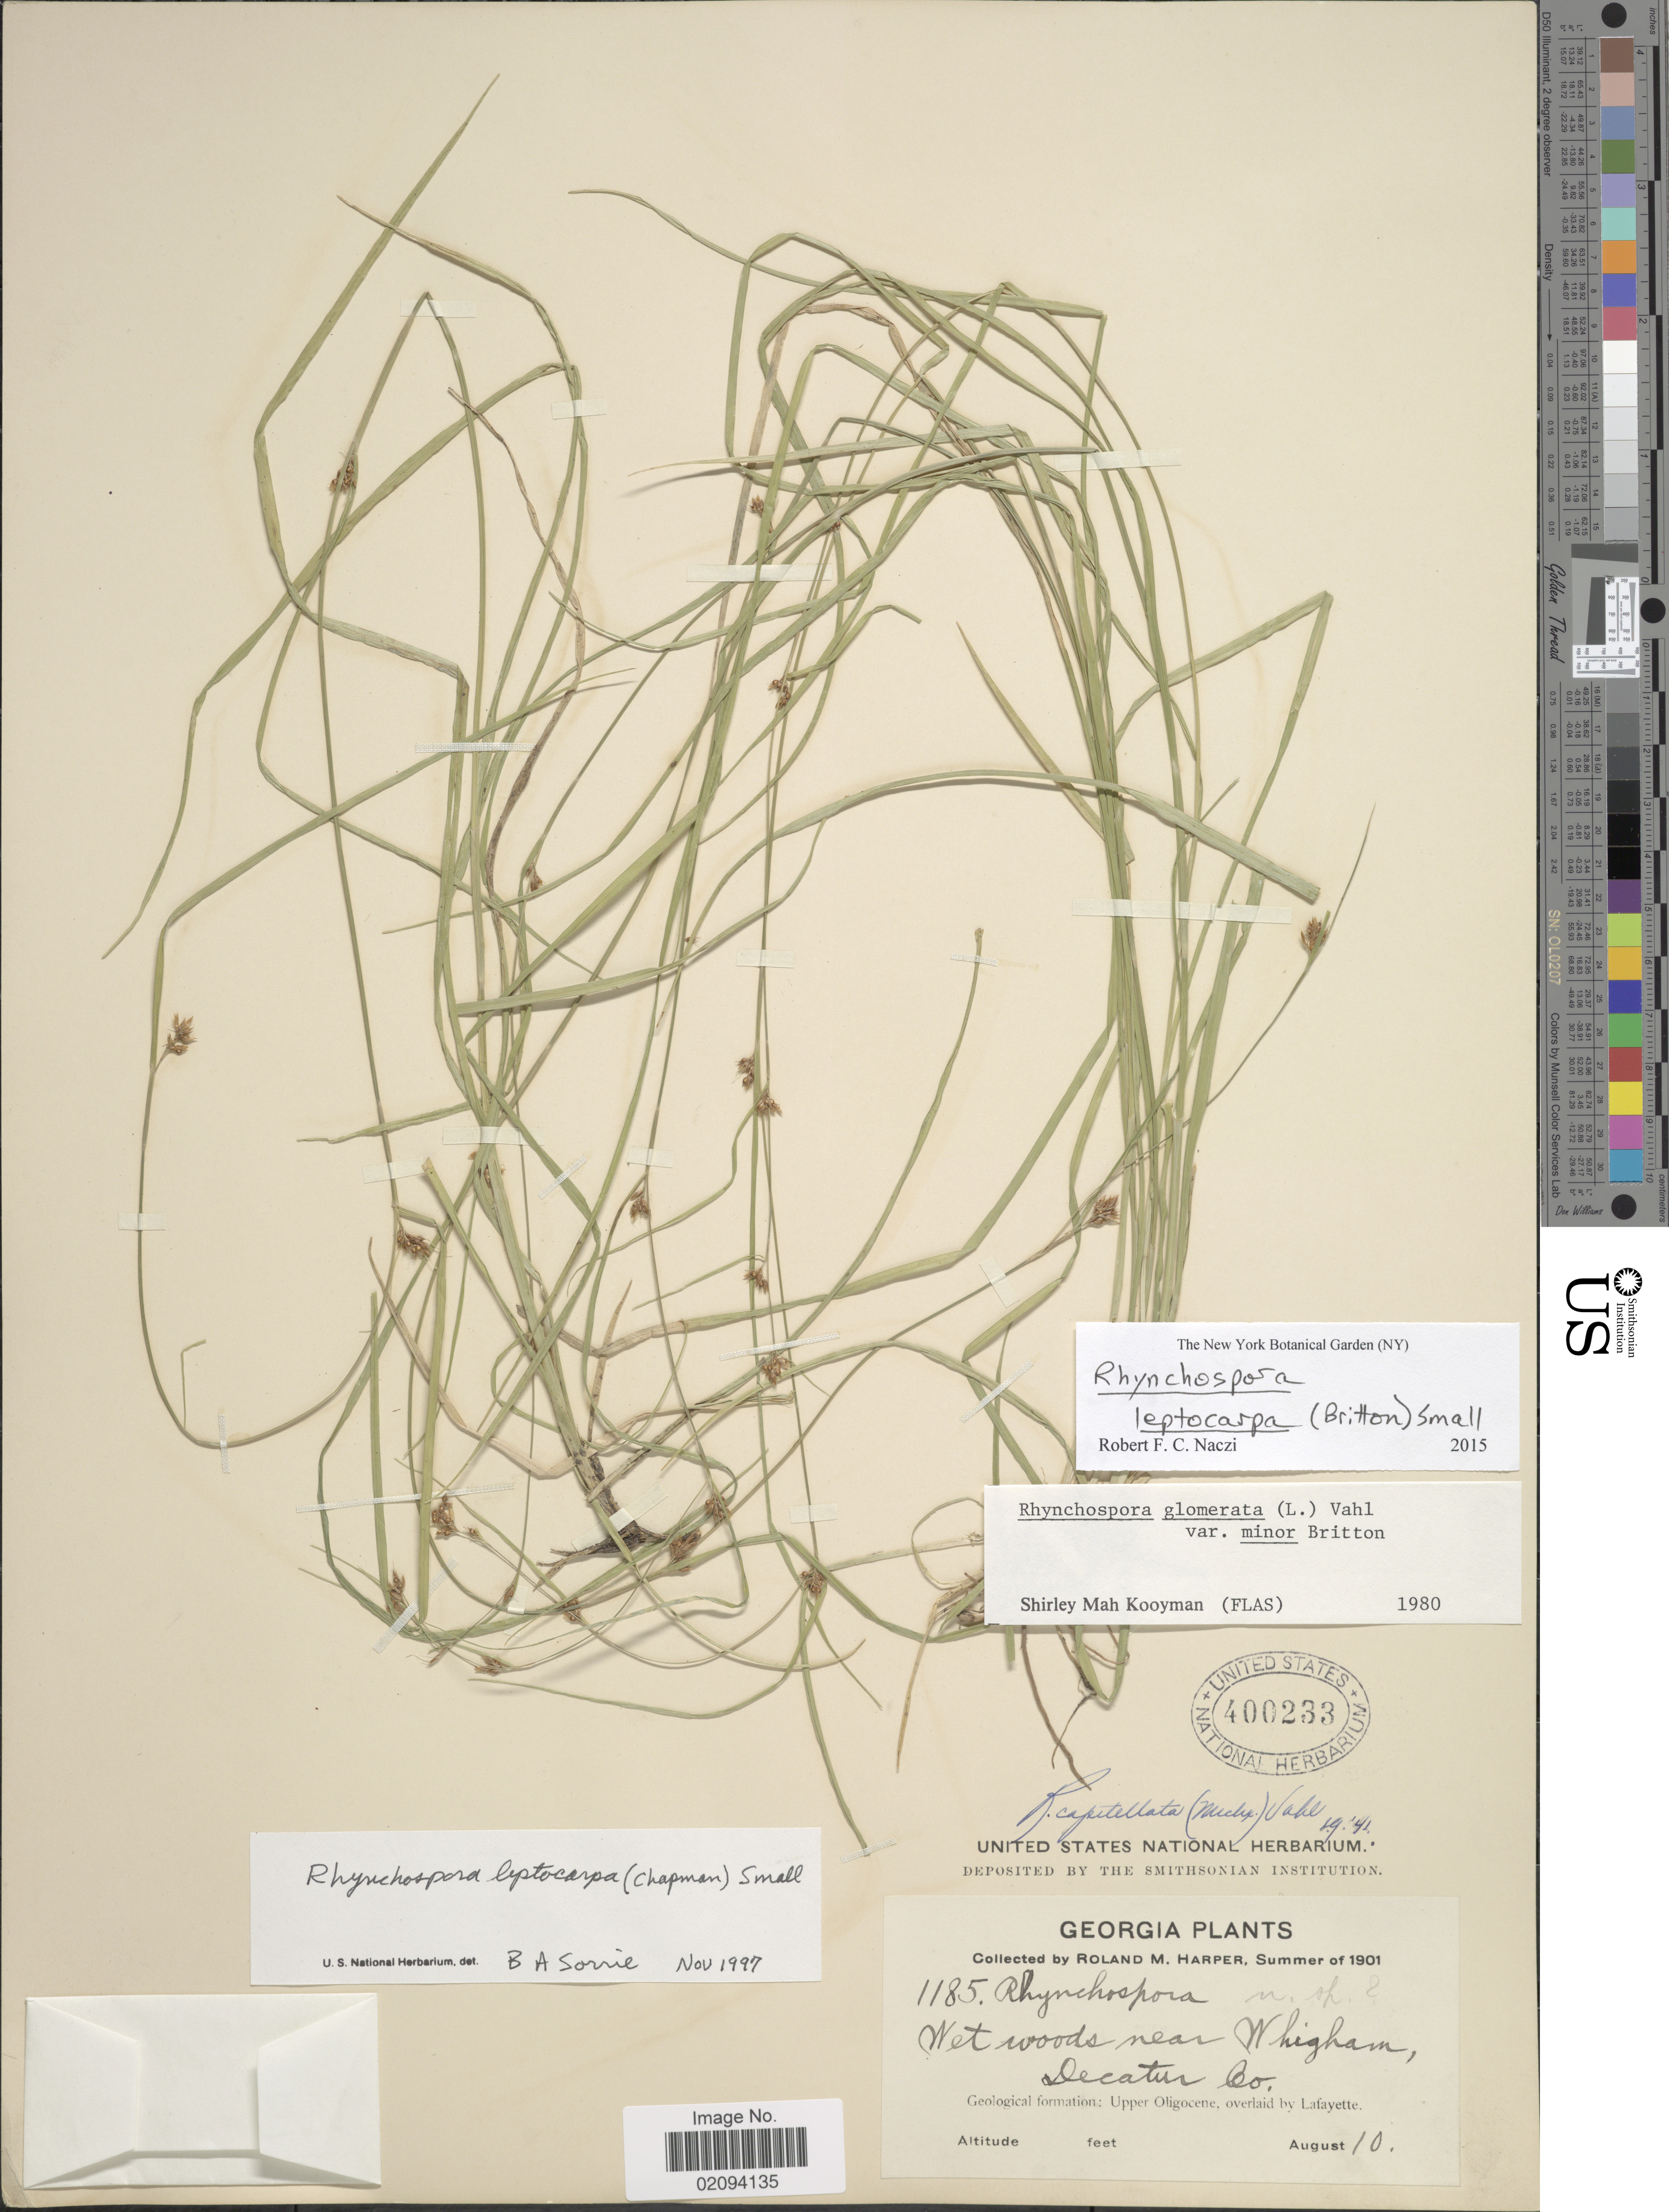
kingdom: Plantae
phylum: Tracheophyta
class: Liliopsida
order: Poales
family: Cyperaceae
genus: Rhynchospora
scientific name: Rhynchospora leptocarpa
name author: (Chapm. ex Britton) Small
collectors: R. M. Harper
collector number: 1185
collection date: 1901-08-10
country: United States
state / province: Georgia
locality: Wet woods near Whigham, Decatur Co. Geological formation: Upper Oligocene, overlaid by Lafayette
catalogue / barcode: US 400233